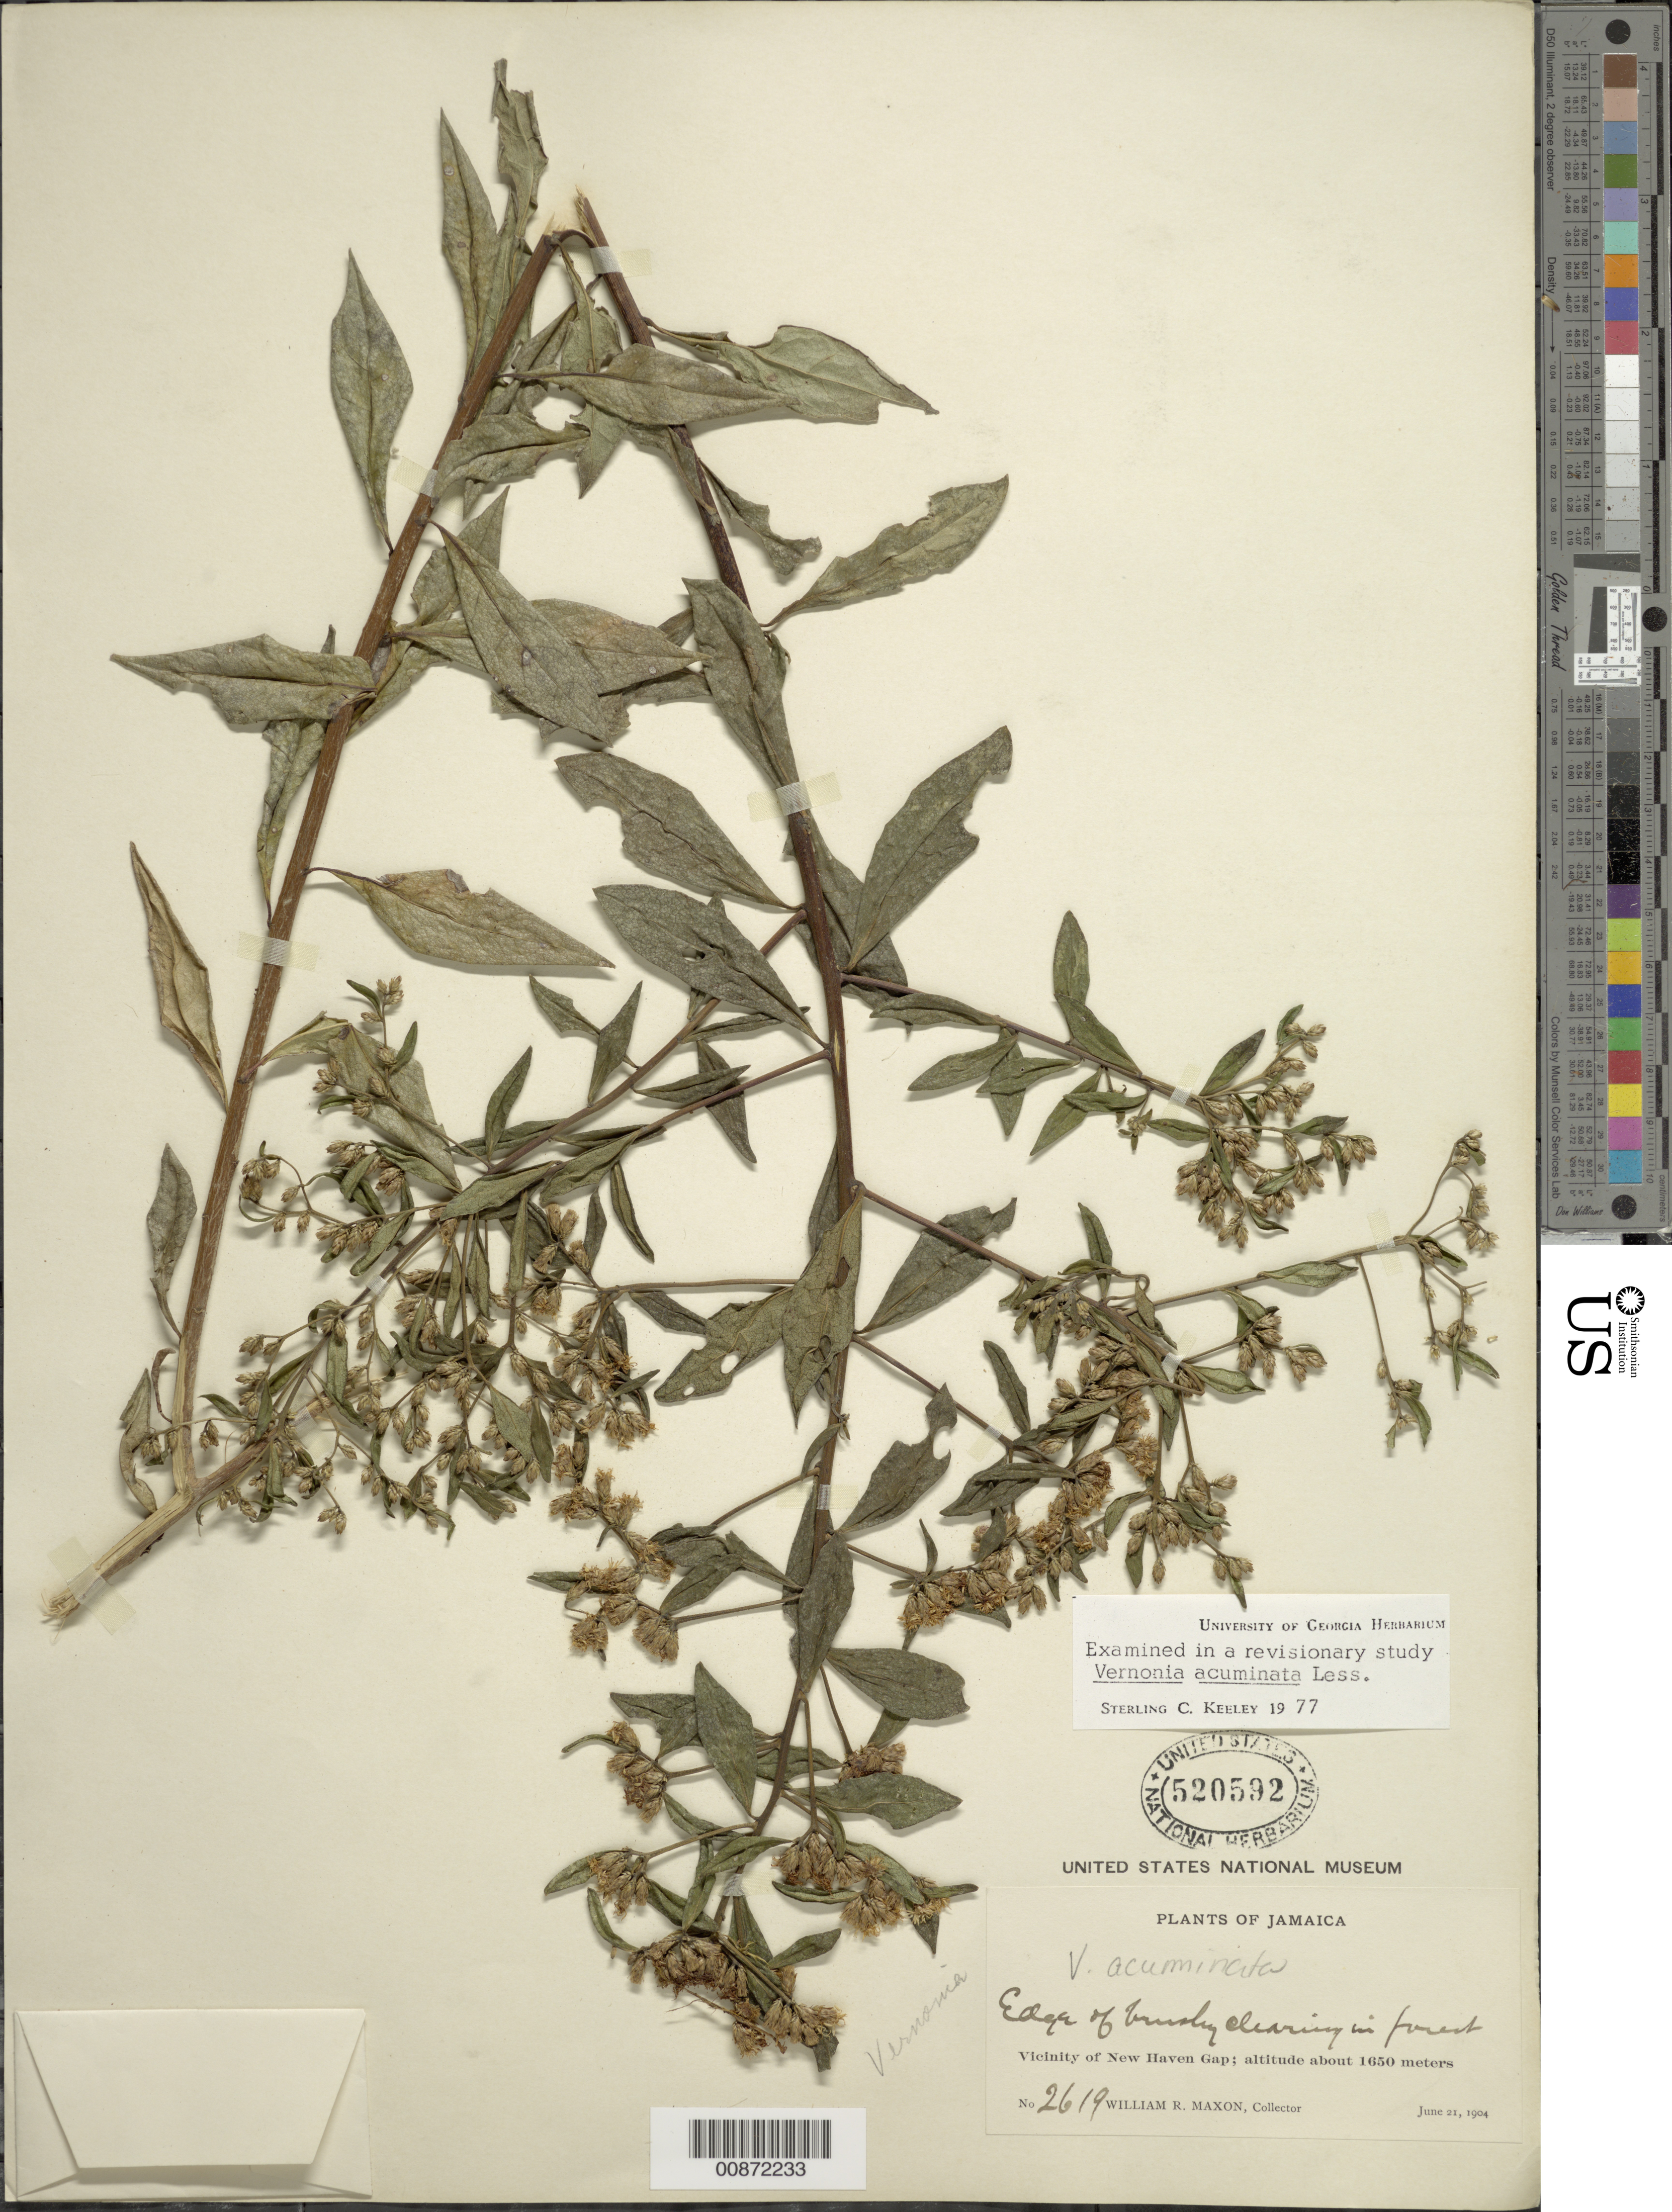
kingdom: Plantae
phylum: Tracheophyta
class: Magnoliopsida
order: Asterales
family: Asteraceae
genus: Lepidaploa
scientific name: Lepidaploa acuminata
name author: (Less.) H. Rob.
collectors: W. R. Maxon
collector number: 2619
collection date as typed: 21 Jun 1904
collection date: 1904-06-21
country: Jamaica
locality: Vicinity of New Haven Gap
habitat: Edge of brushy clearing in forest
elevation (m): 1650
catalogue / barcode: US 520592